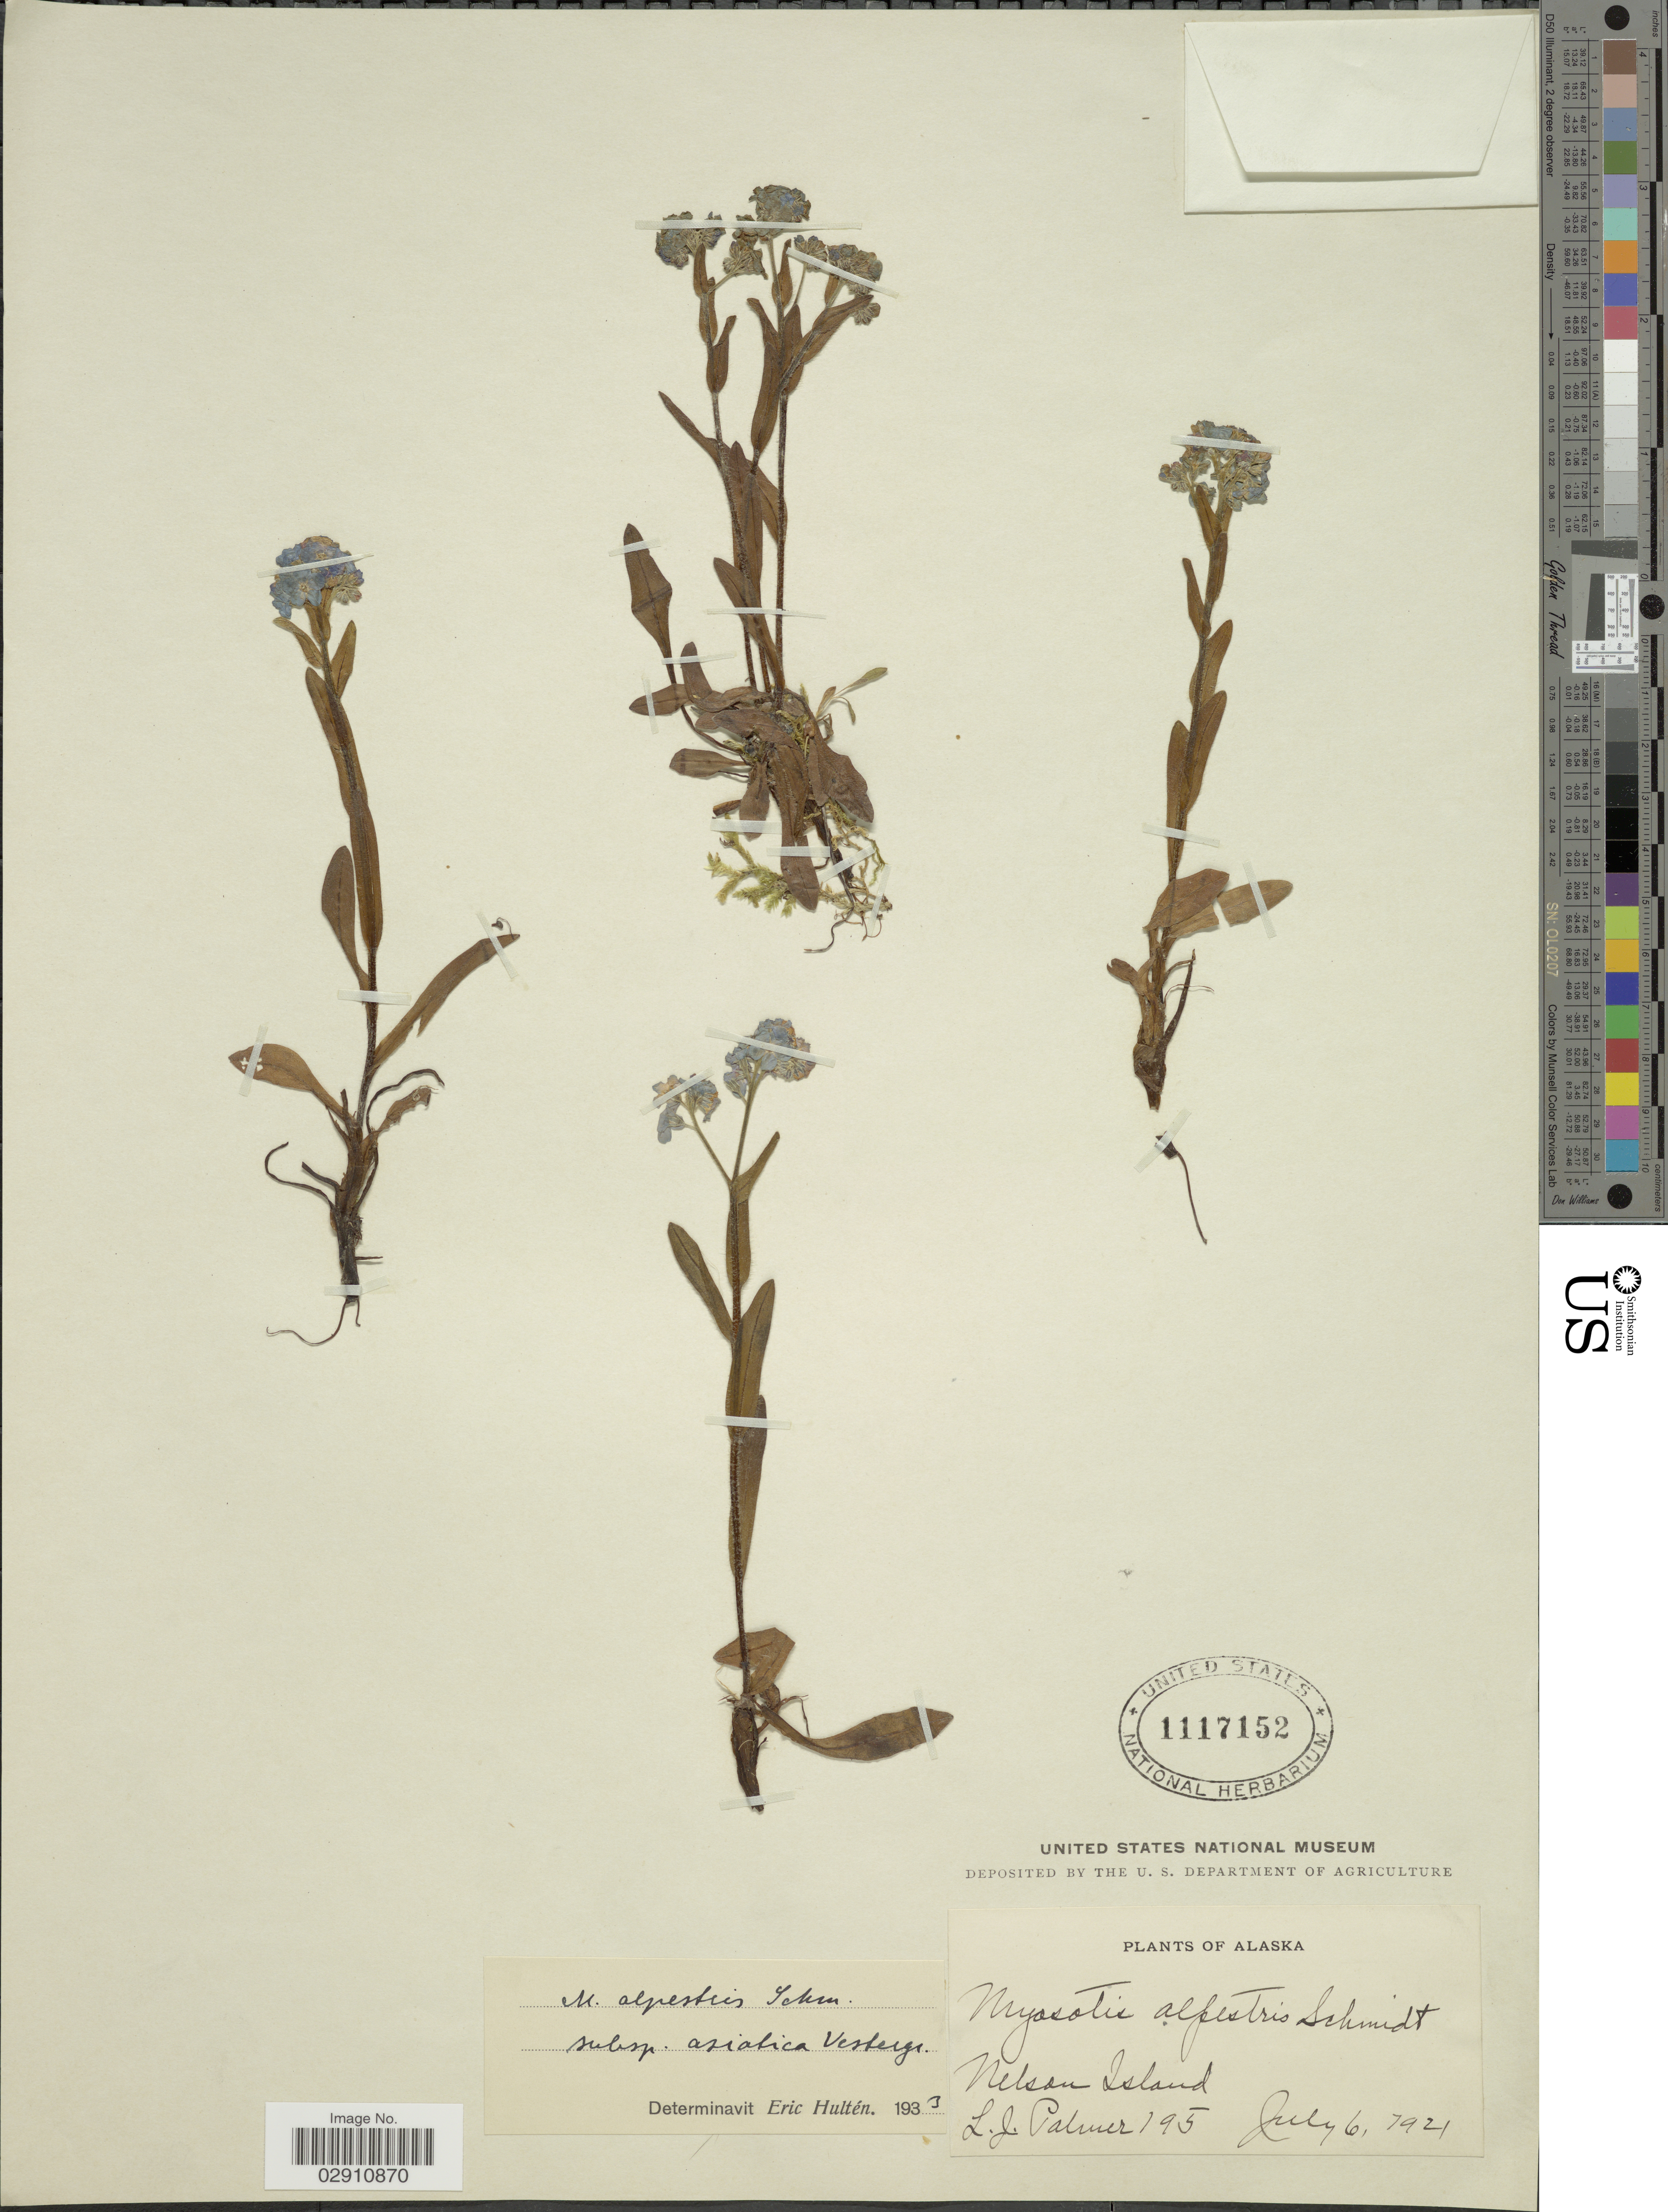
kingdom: Plantae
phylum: Tracheophyta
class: Magnoliopsida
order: Boraginales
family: Boraginaceae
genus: Myosotis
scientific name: Myosotis alpestris subsp. asiatica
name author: Vestergr.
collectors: L. J. Palmer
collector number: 195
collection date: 1921-07-06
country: United States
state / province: Alaska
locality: Nelson Island.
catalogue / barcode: US 1117152